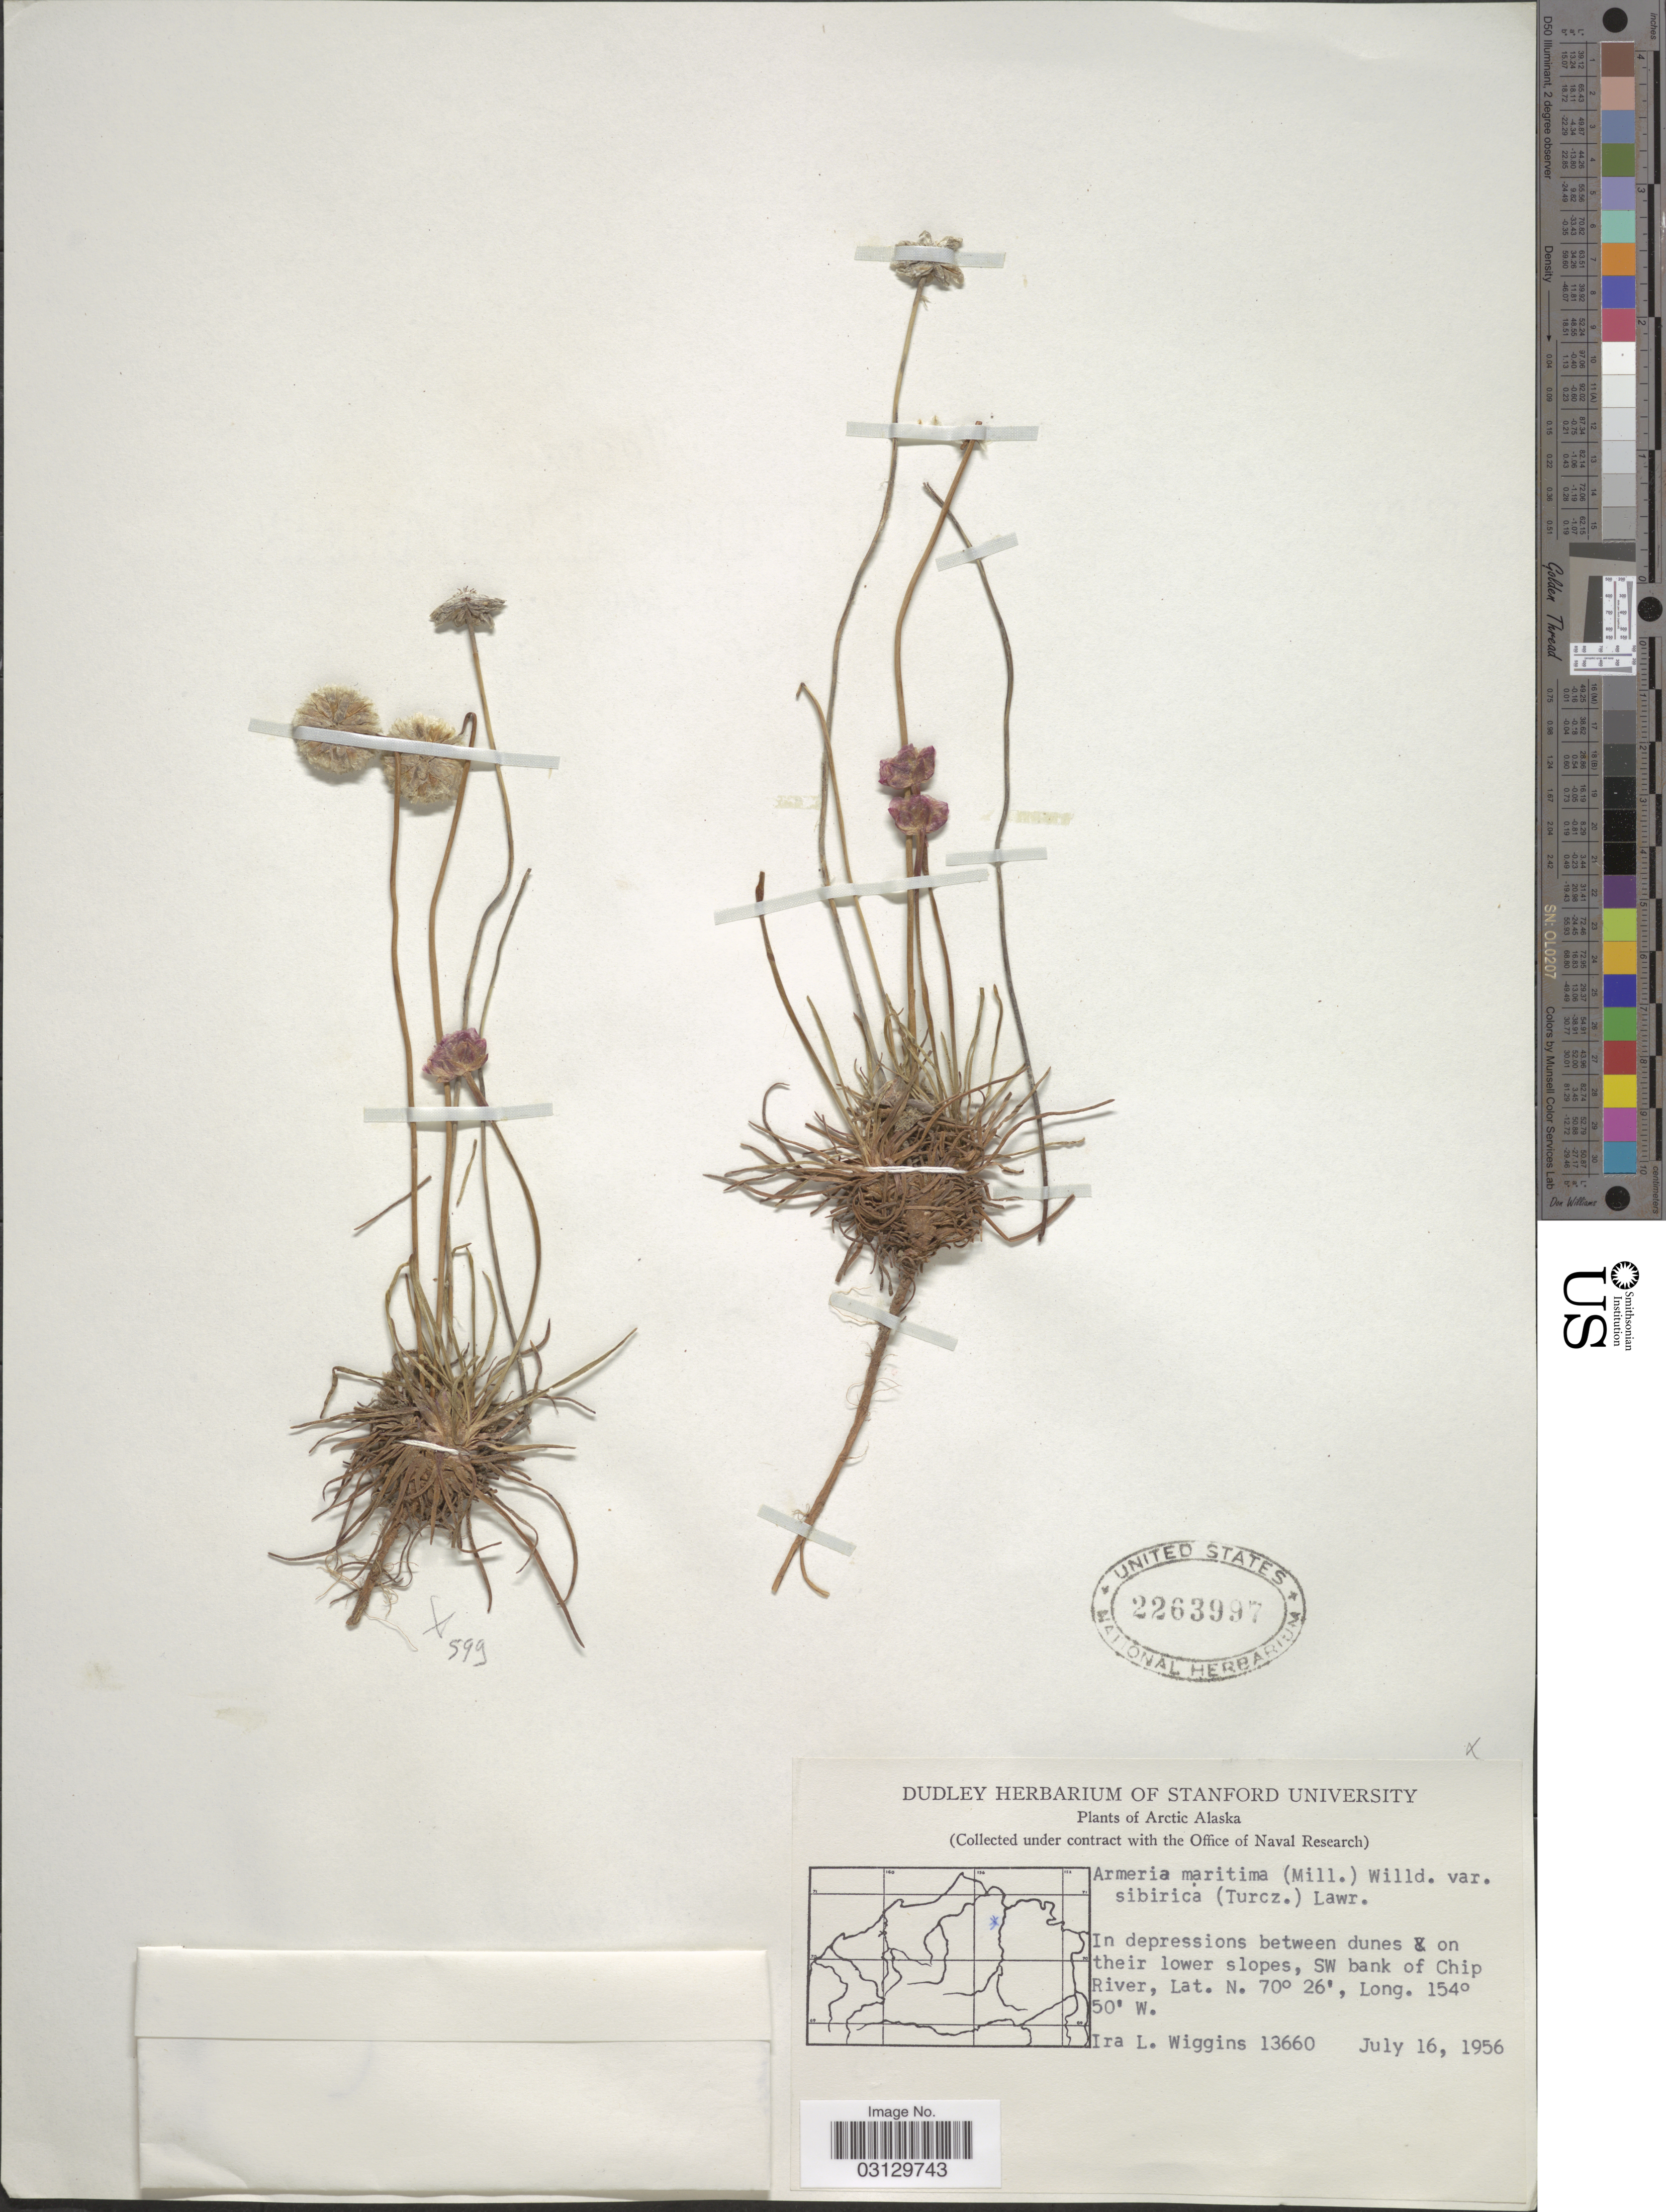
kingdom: Plantae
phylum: Tracheophyta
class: Magnoliopsida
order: Caryophyllales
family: Plumbaginaceae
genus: Armeria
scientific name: Armeria maritima subsp. sibirica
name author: (Turcz. ex Boiss.) Nyman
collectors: I. L. Wiggins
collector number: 13660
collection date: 1956-07-16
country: United States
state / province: Alaska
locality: Arctic Alaska. SW bank of Chip River.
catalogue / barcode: US 2263997